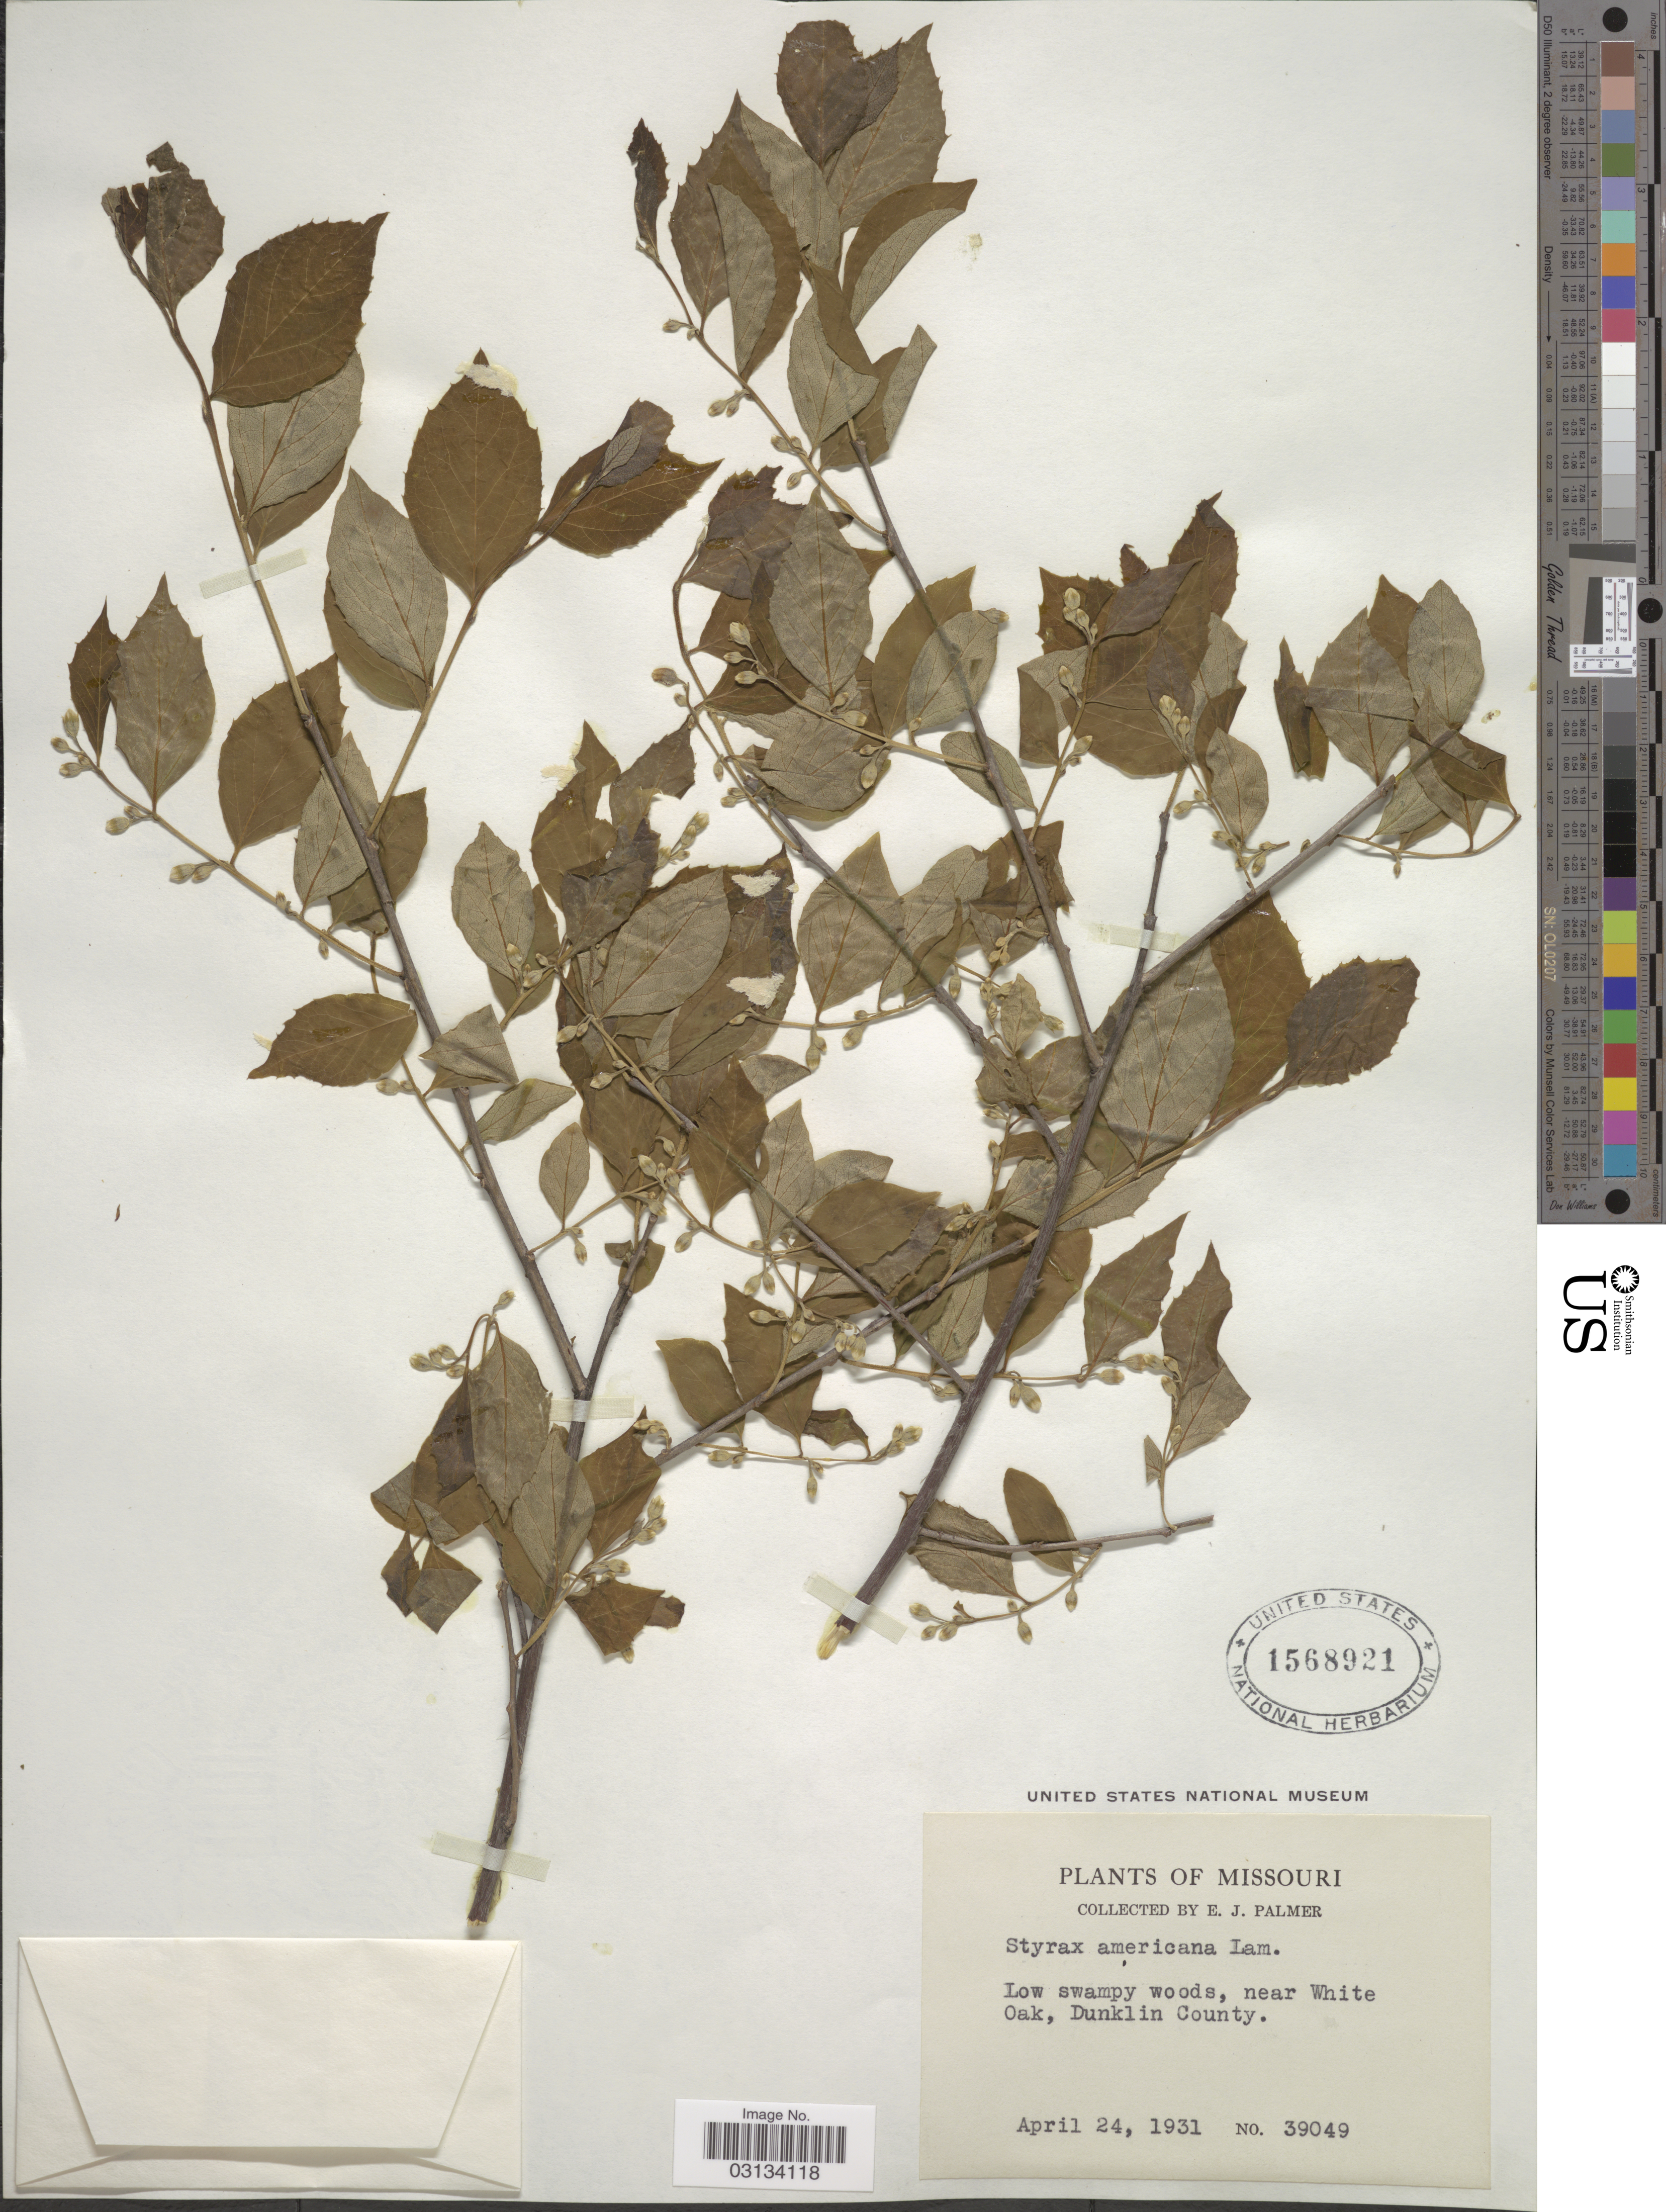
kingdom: Plantae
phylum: Tracheophyta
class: Magnoliopsida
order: Ericales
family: Styracaceae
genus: Styrax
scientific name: Styrax americanus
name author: Lam.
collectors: E. J. Palmer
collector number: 39049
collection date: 1931-04-24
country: United States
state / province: Missouri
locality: Near White Oak, Dunklin County.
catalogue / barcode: US 1568921